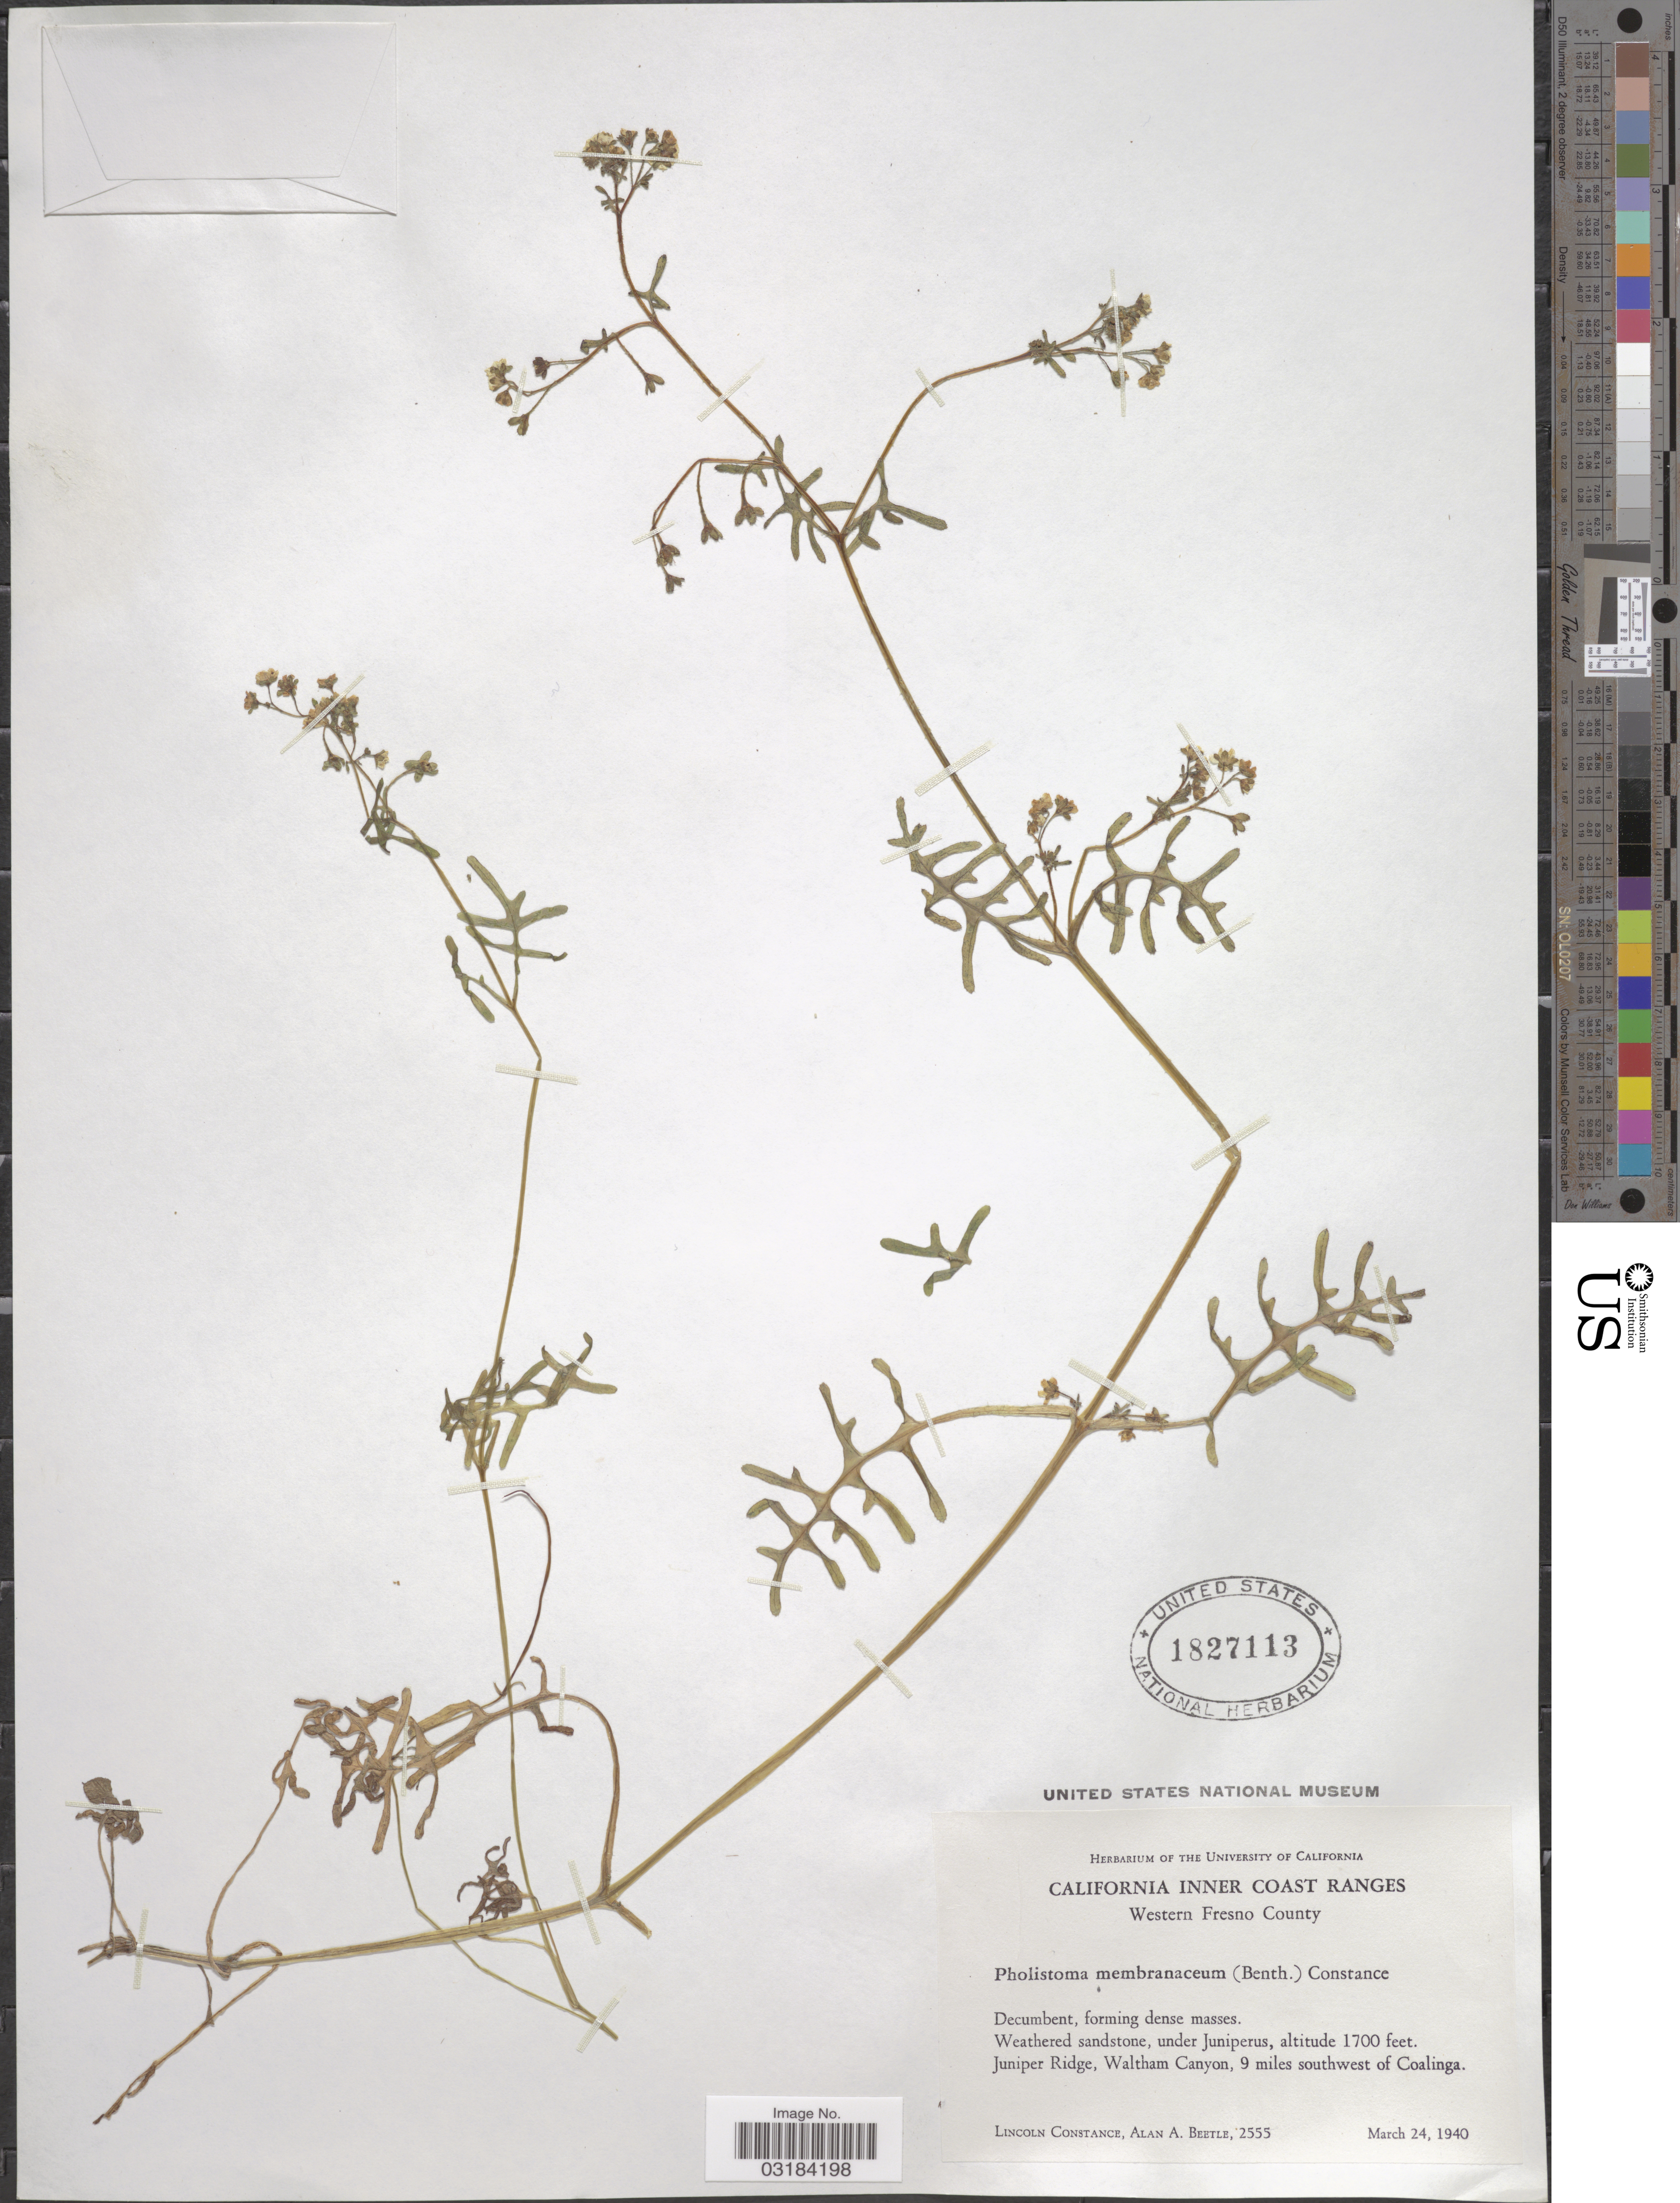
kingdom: Plantae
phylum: Tracheophyta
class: Magnoliopsida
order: Boraginales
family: Hydrophyllaceae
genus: Pholistoma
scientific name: Pholistoma membranaceum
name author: (Benth.) Constance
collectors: L. Constance & A. A. Beetle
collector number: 2555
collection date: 1940-03-24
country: United States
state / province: California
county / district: Fresno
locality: California Inner Coast Ranges. Western Fresno County. Juniper Ridge, Waltham Canyon, 9 miles southwest of Coalinga.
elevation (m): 518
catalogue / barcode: US 1827113